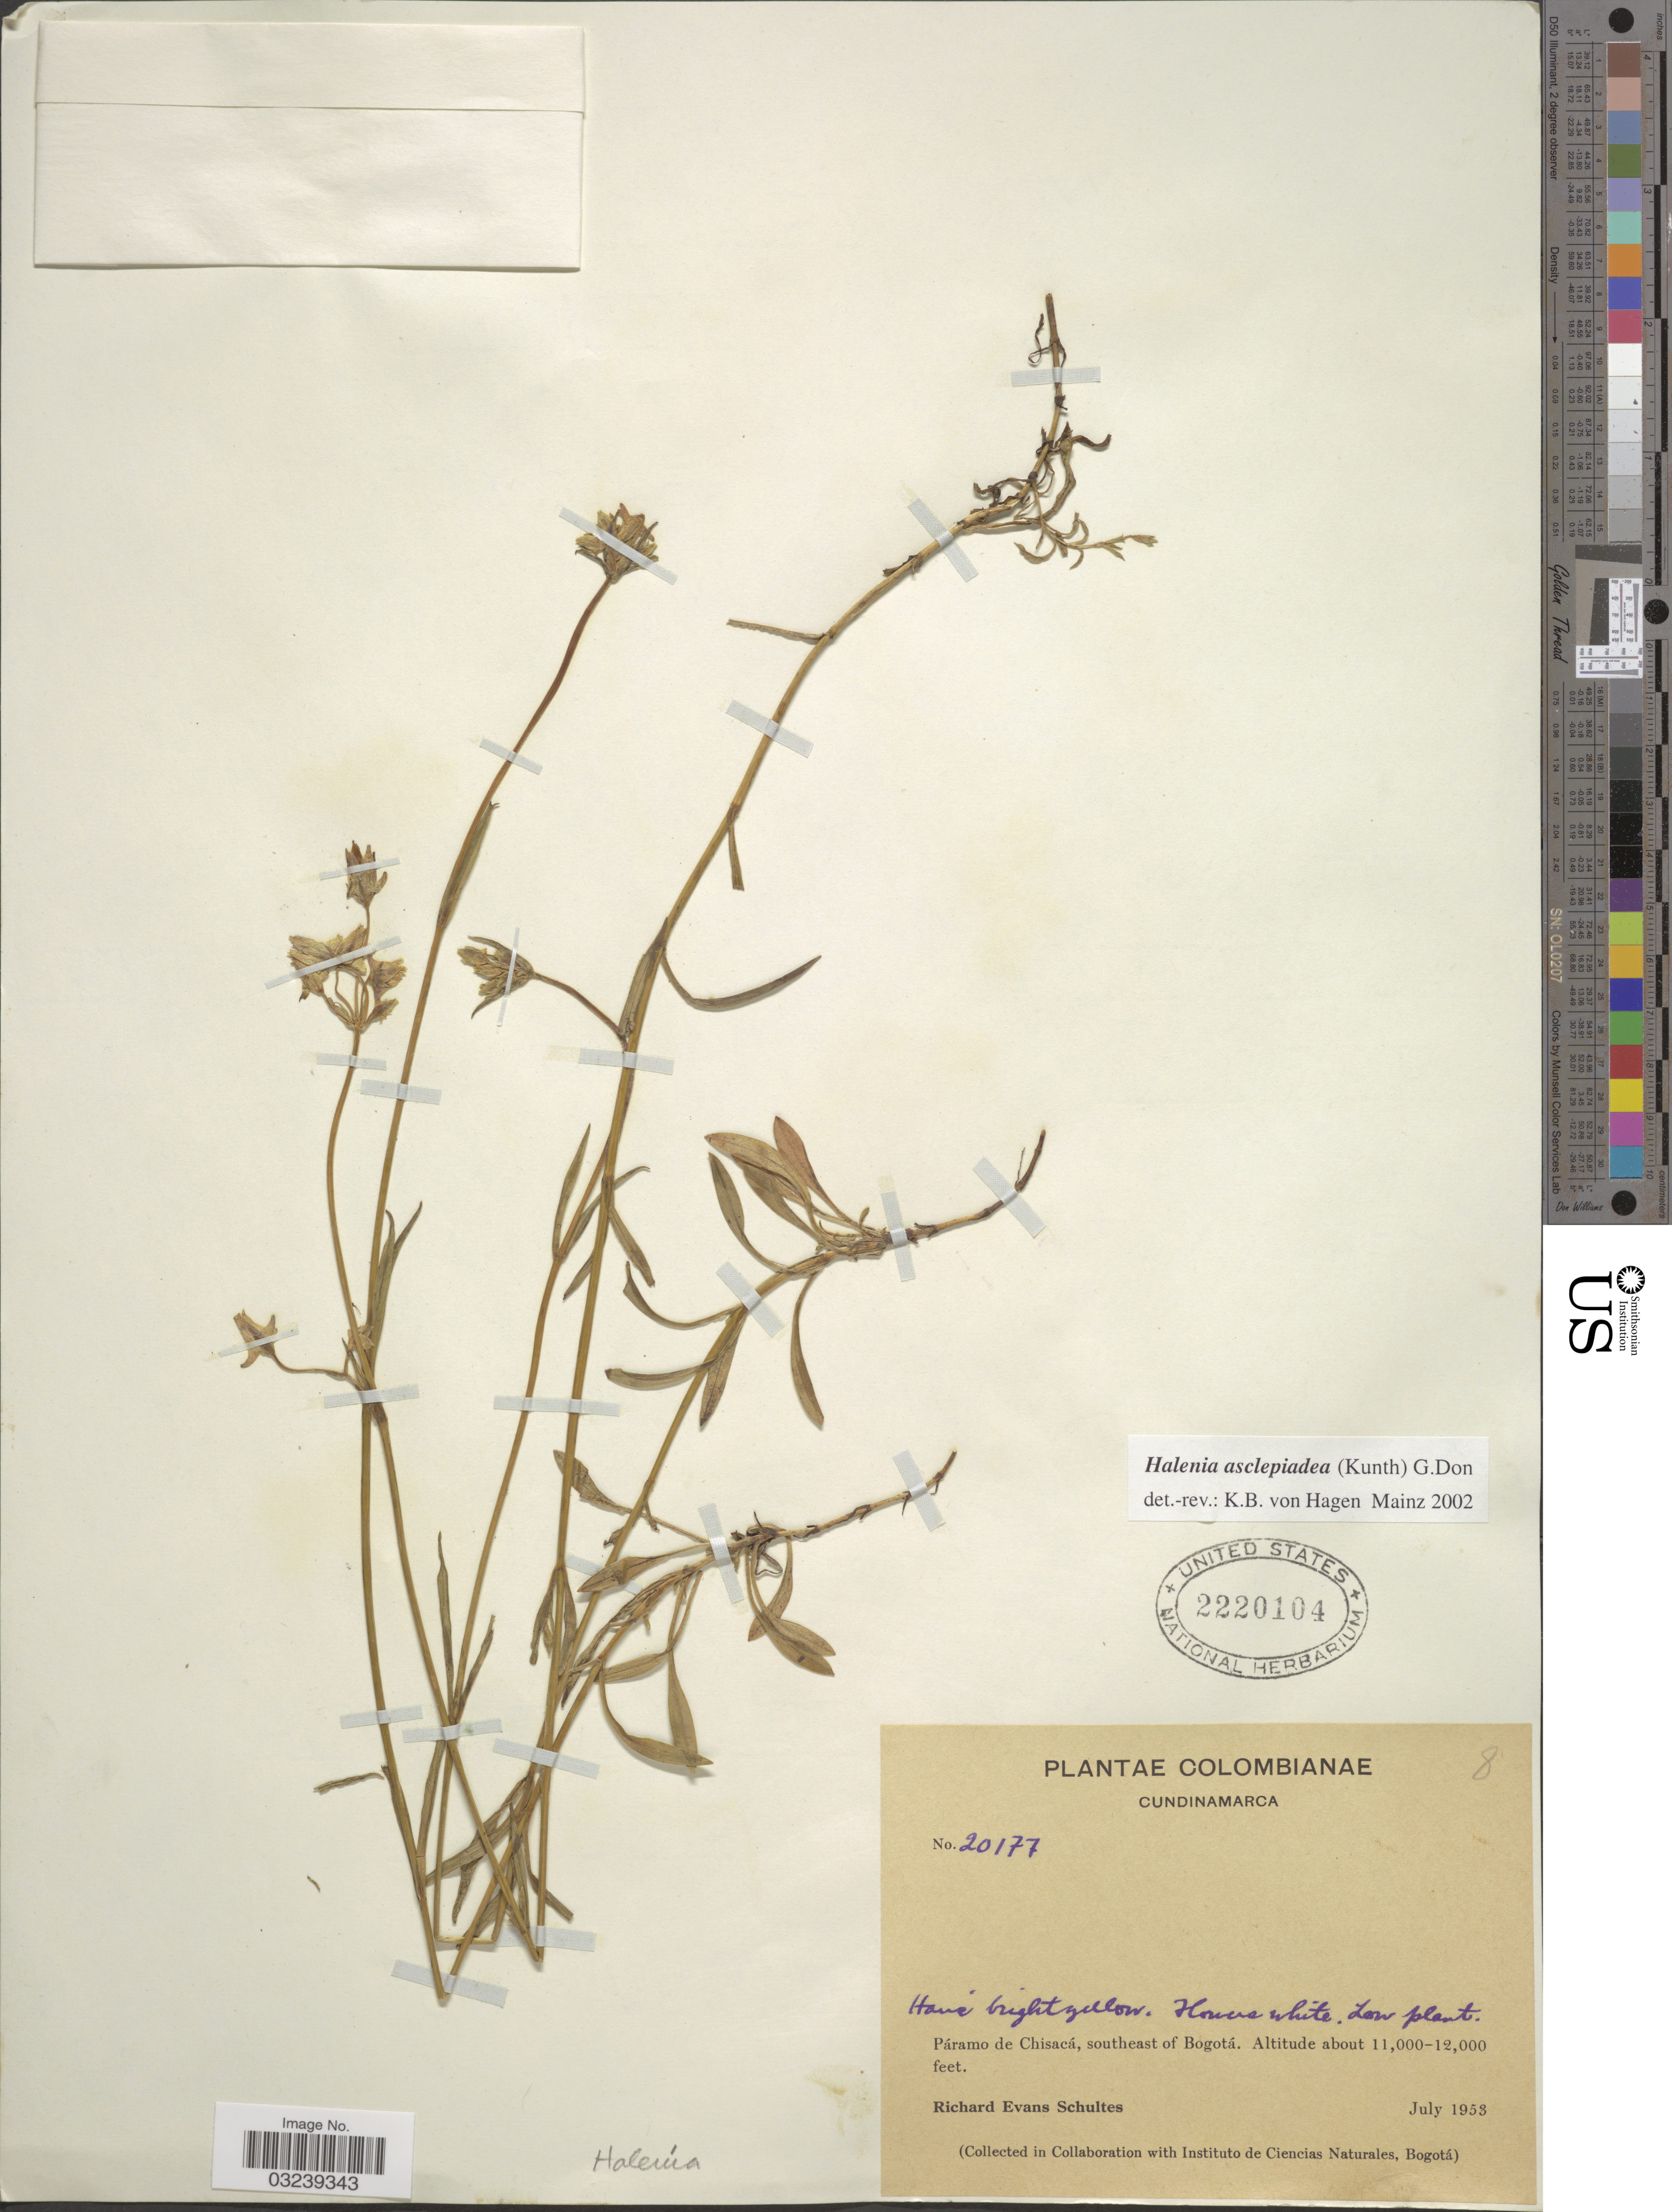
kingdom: Plantae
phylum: Tracheophyta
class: Magnoliopsida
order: Gentianales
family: Gentianaceae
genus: Halenia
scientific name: Halenia asclepiadea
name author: (Kunth) G. Don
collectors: R. E. Schultes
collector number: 20177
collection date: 1953-07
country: Colombia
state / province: Cundinamarca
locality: Páramo de Chisacá, southeast of Bogotá.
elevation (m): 3353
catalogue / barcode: US 2220104